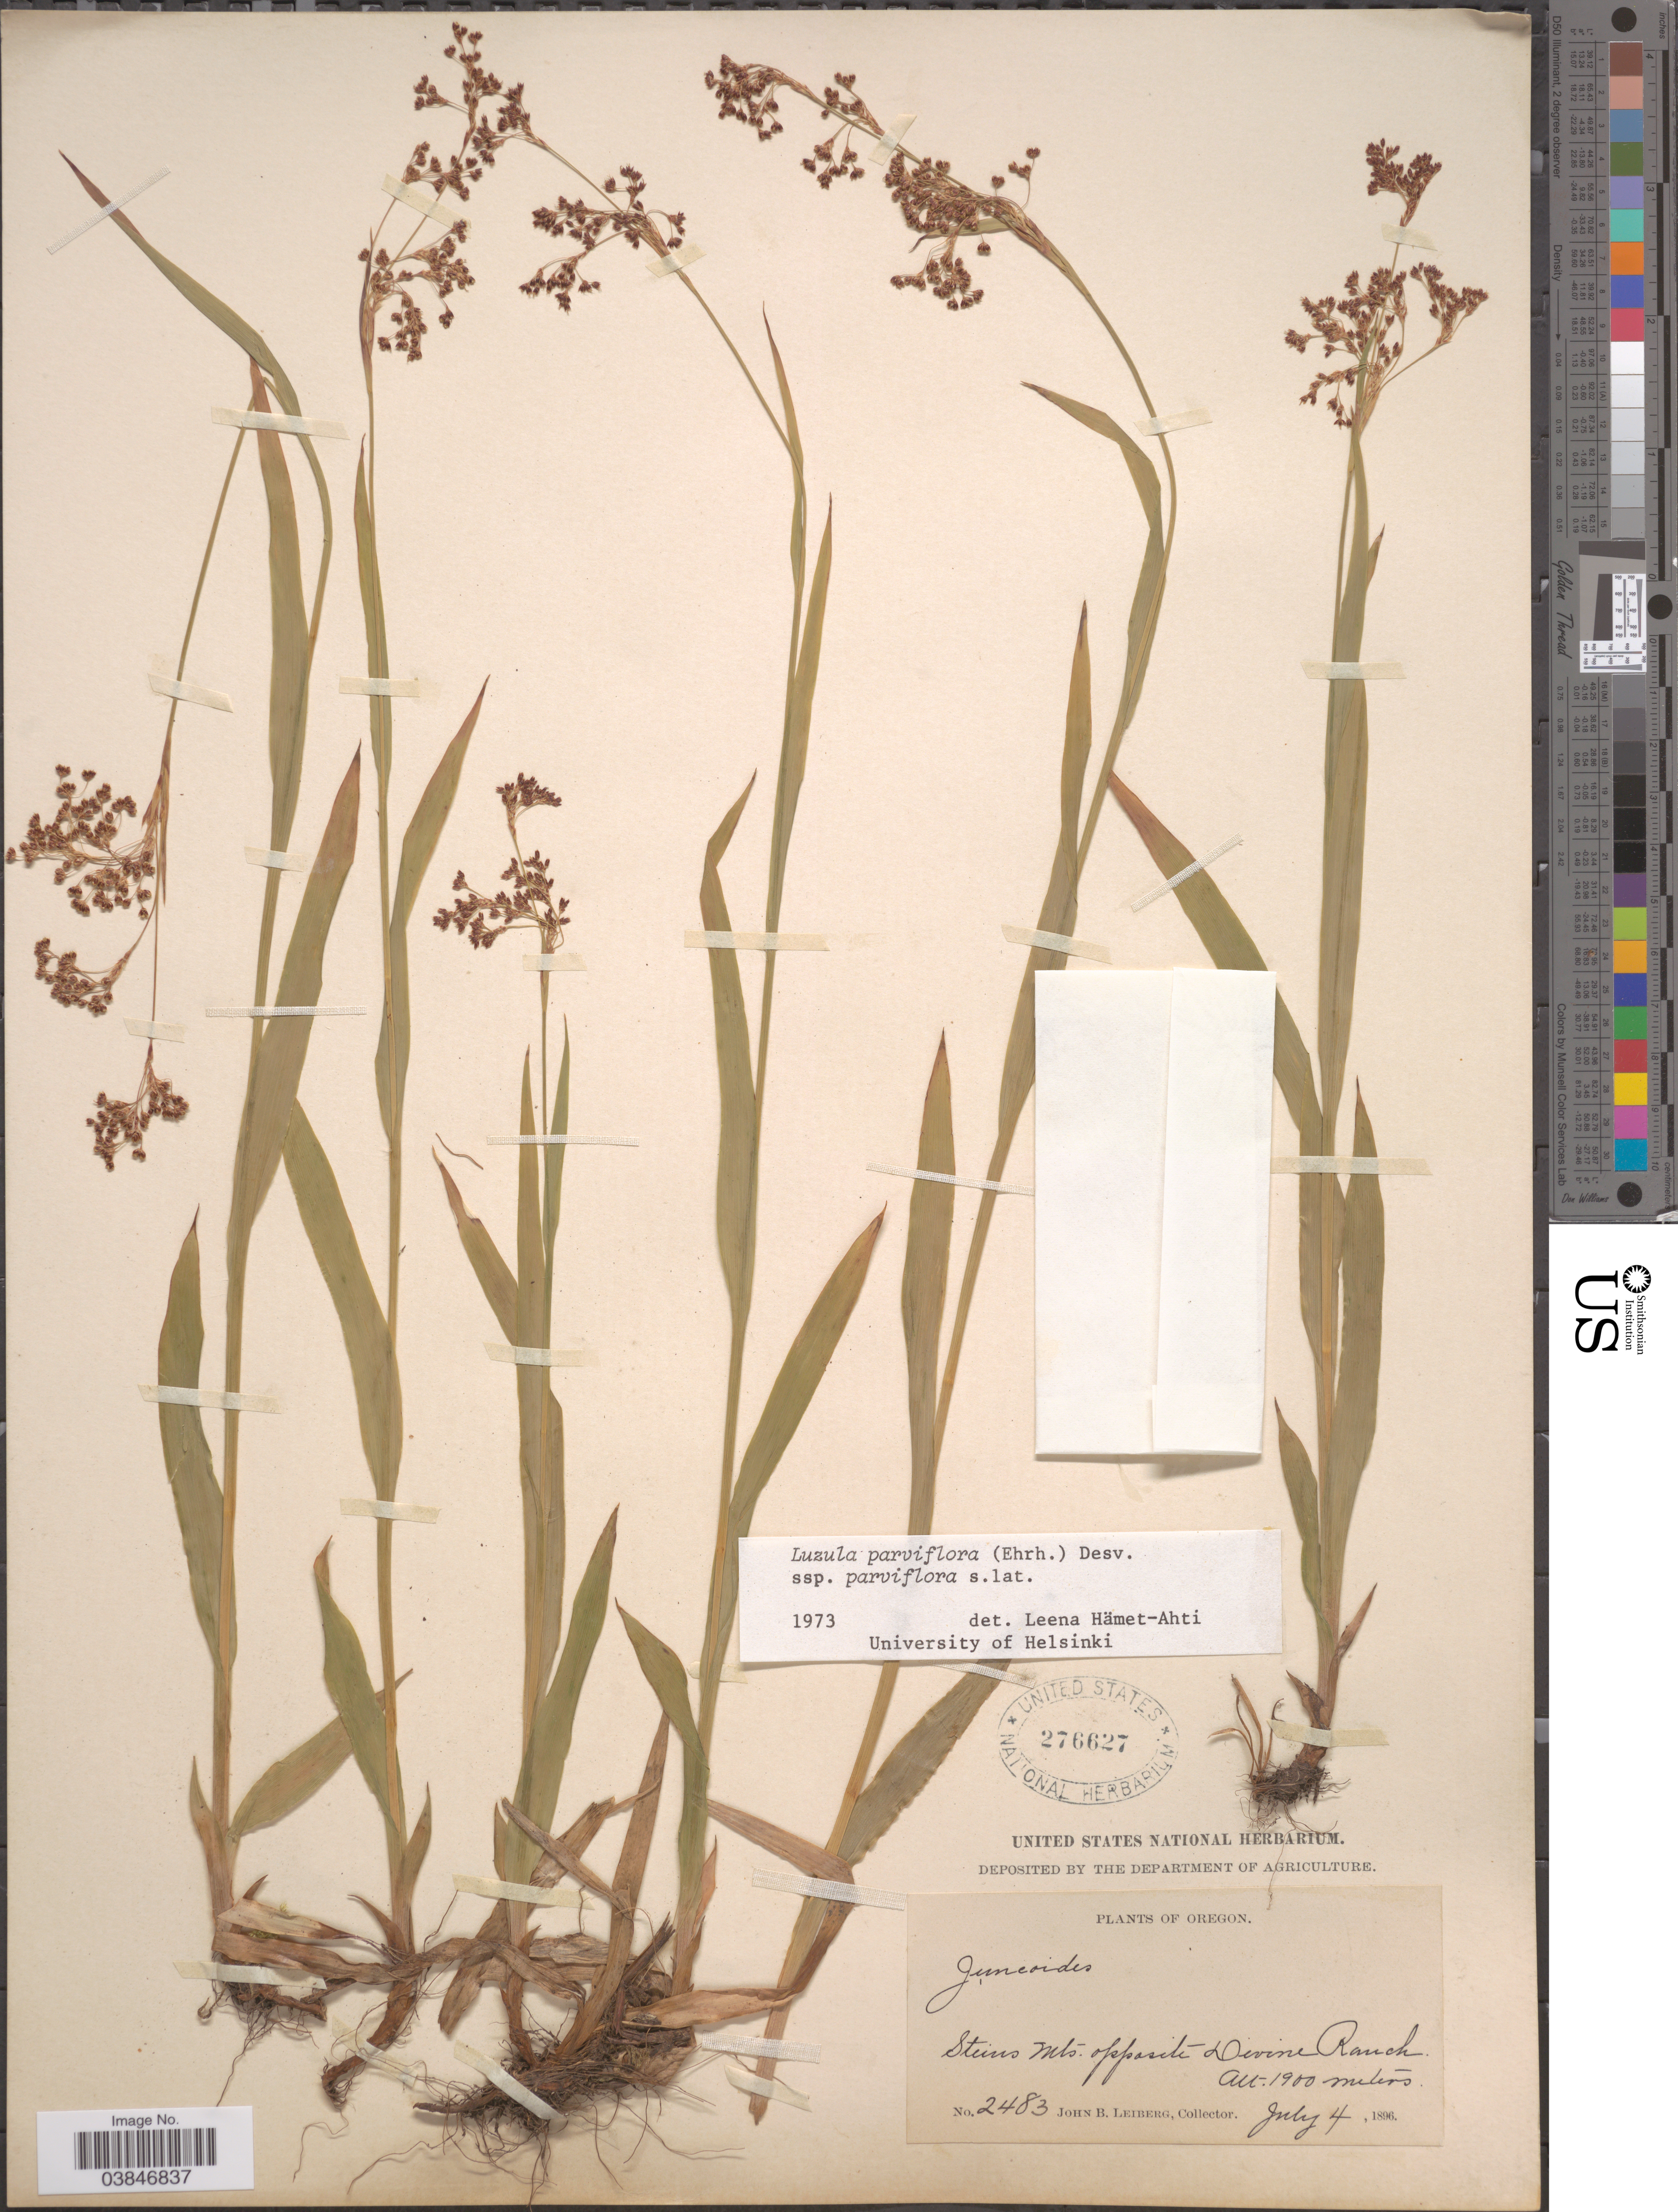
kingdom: Plantae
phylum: Tracheophyta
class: Liliopsida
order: Poales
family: Juncaceae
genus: Luzula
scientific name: Luzula parviflora subsp. parviflora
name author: (Ehrh.) Desv.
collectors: J. B. Leiberg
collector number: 2483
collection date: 1896-07-04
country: United States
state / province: Oregon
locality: Steins Mts. opposite Divine Ranch.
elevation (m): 1900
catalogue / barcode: US 276627